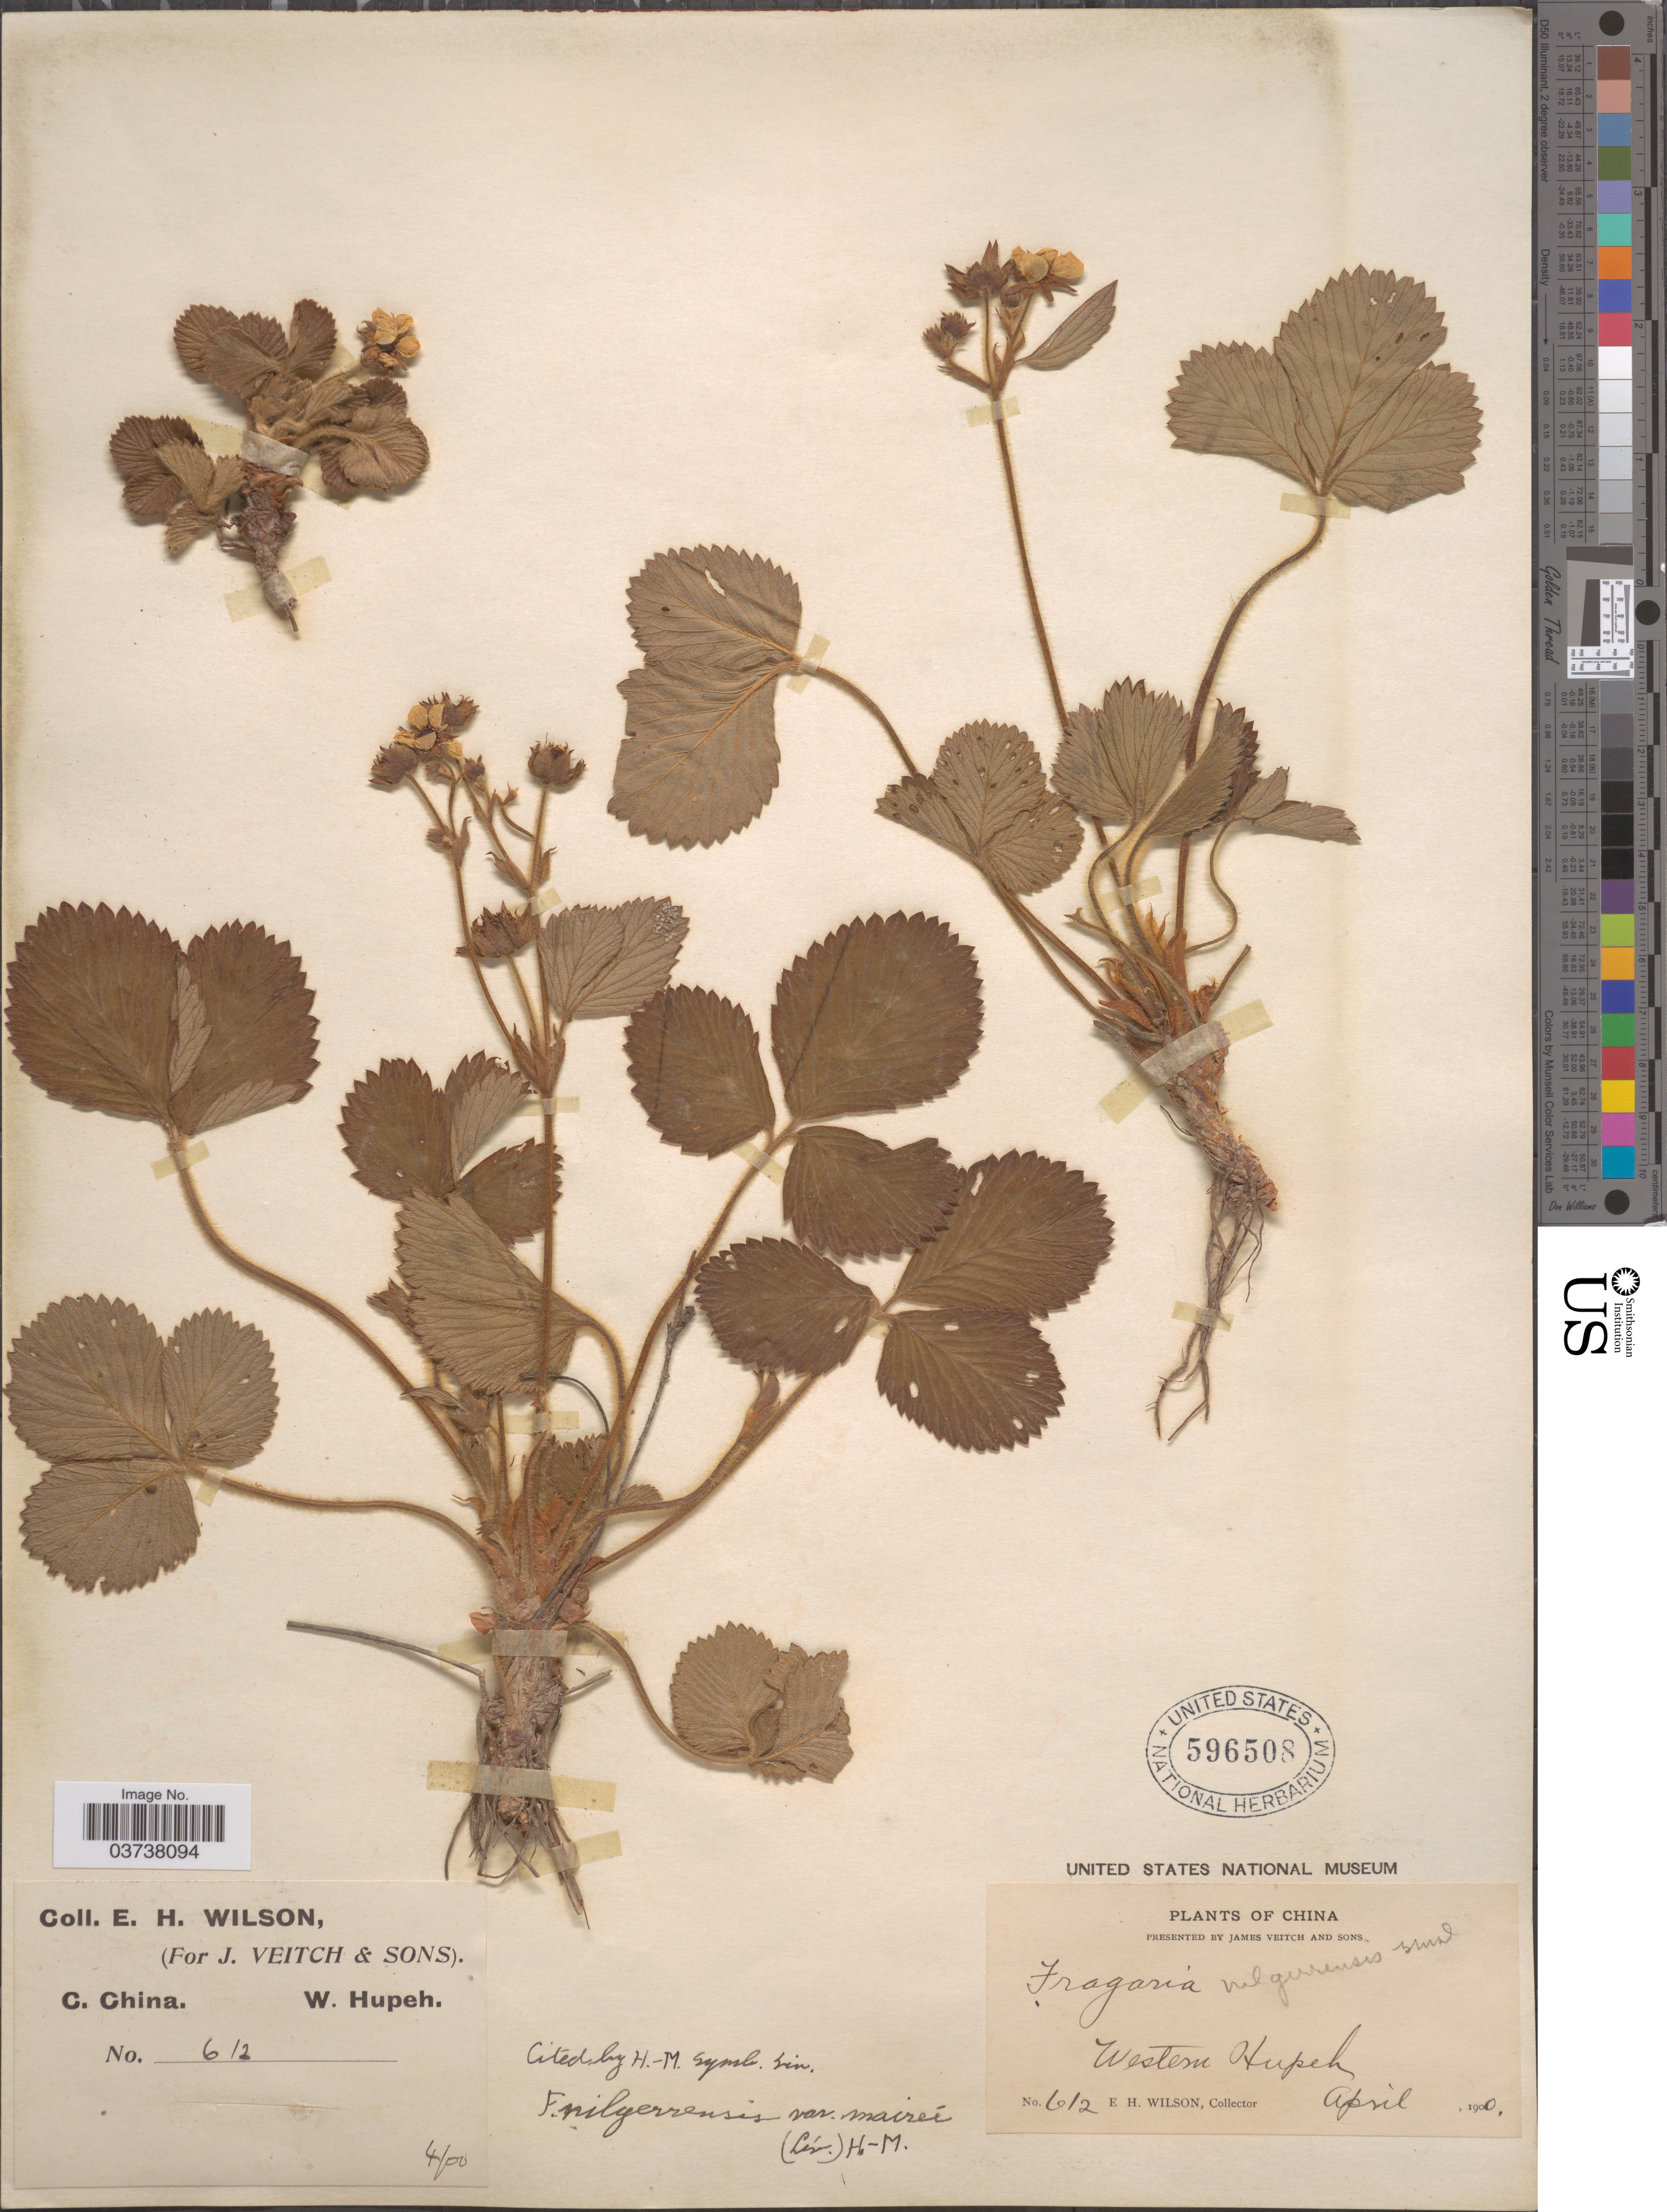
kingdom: Plantae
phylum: Tracheophyta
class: Magnoliopsida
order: Rosales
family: Rosaceae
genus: Fragaria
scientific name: Fragaria nilgerrensis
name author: Schltdl. ex J. Gay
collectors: E. Wilson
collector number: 612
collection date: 1900-04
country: China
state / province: Hubei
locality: C. China. Western Hupeh.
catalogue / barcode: US 596508